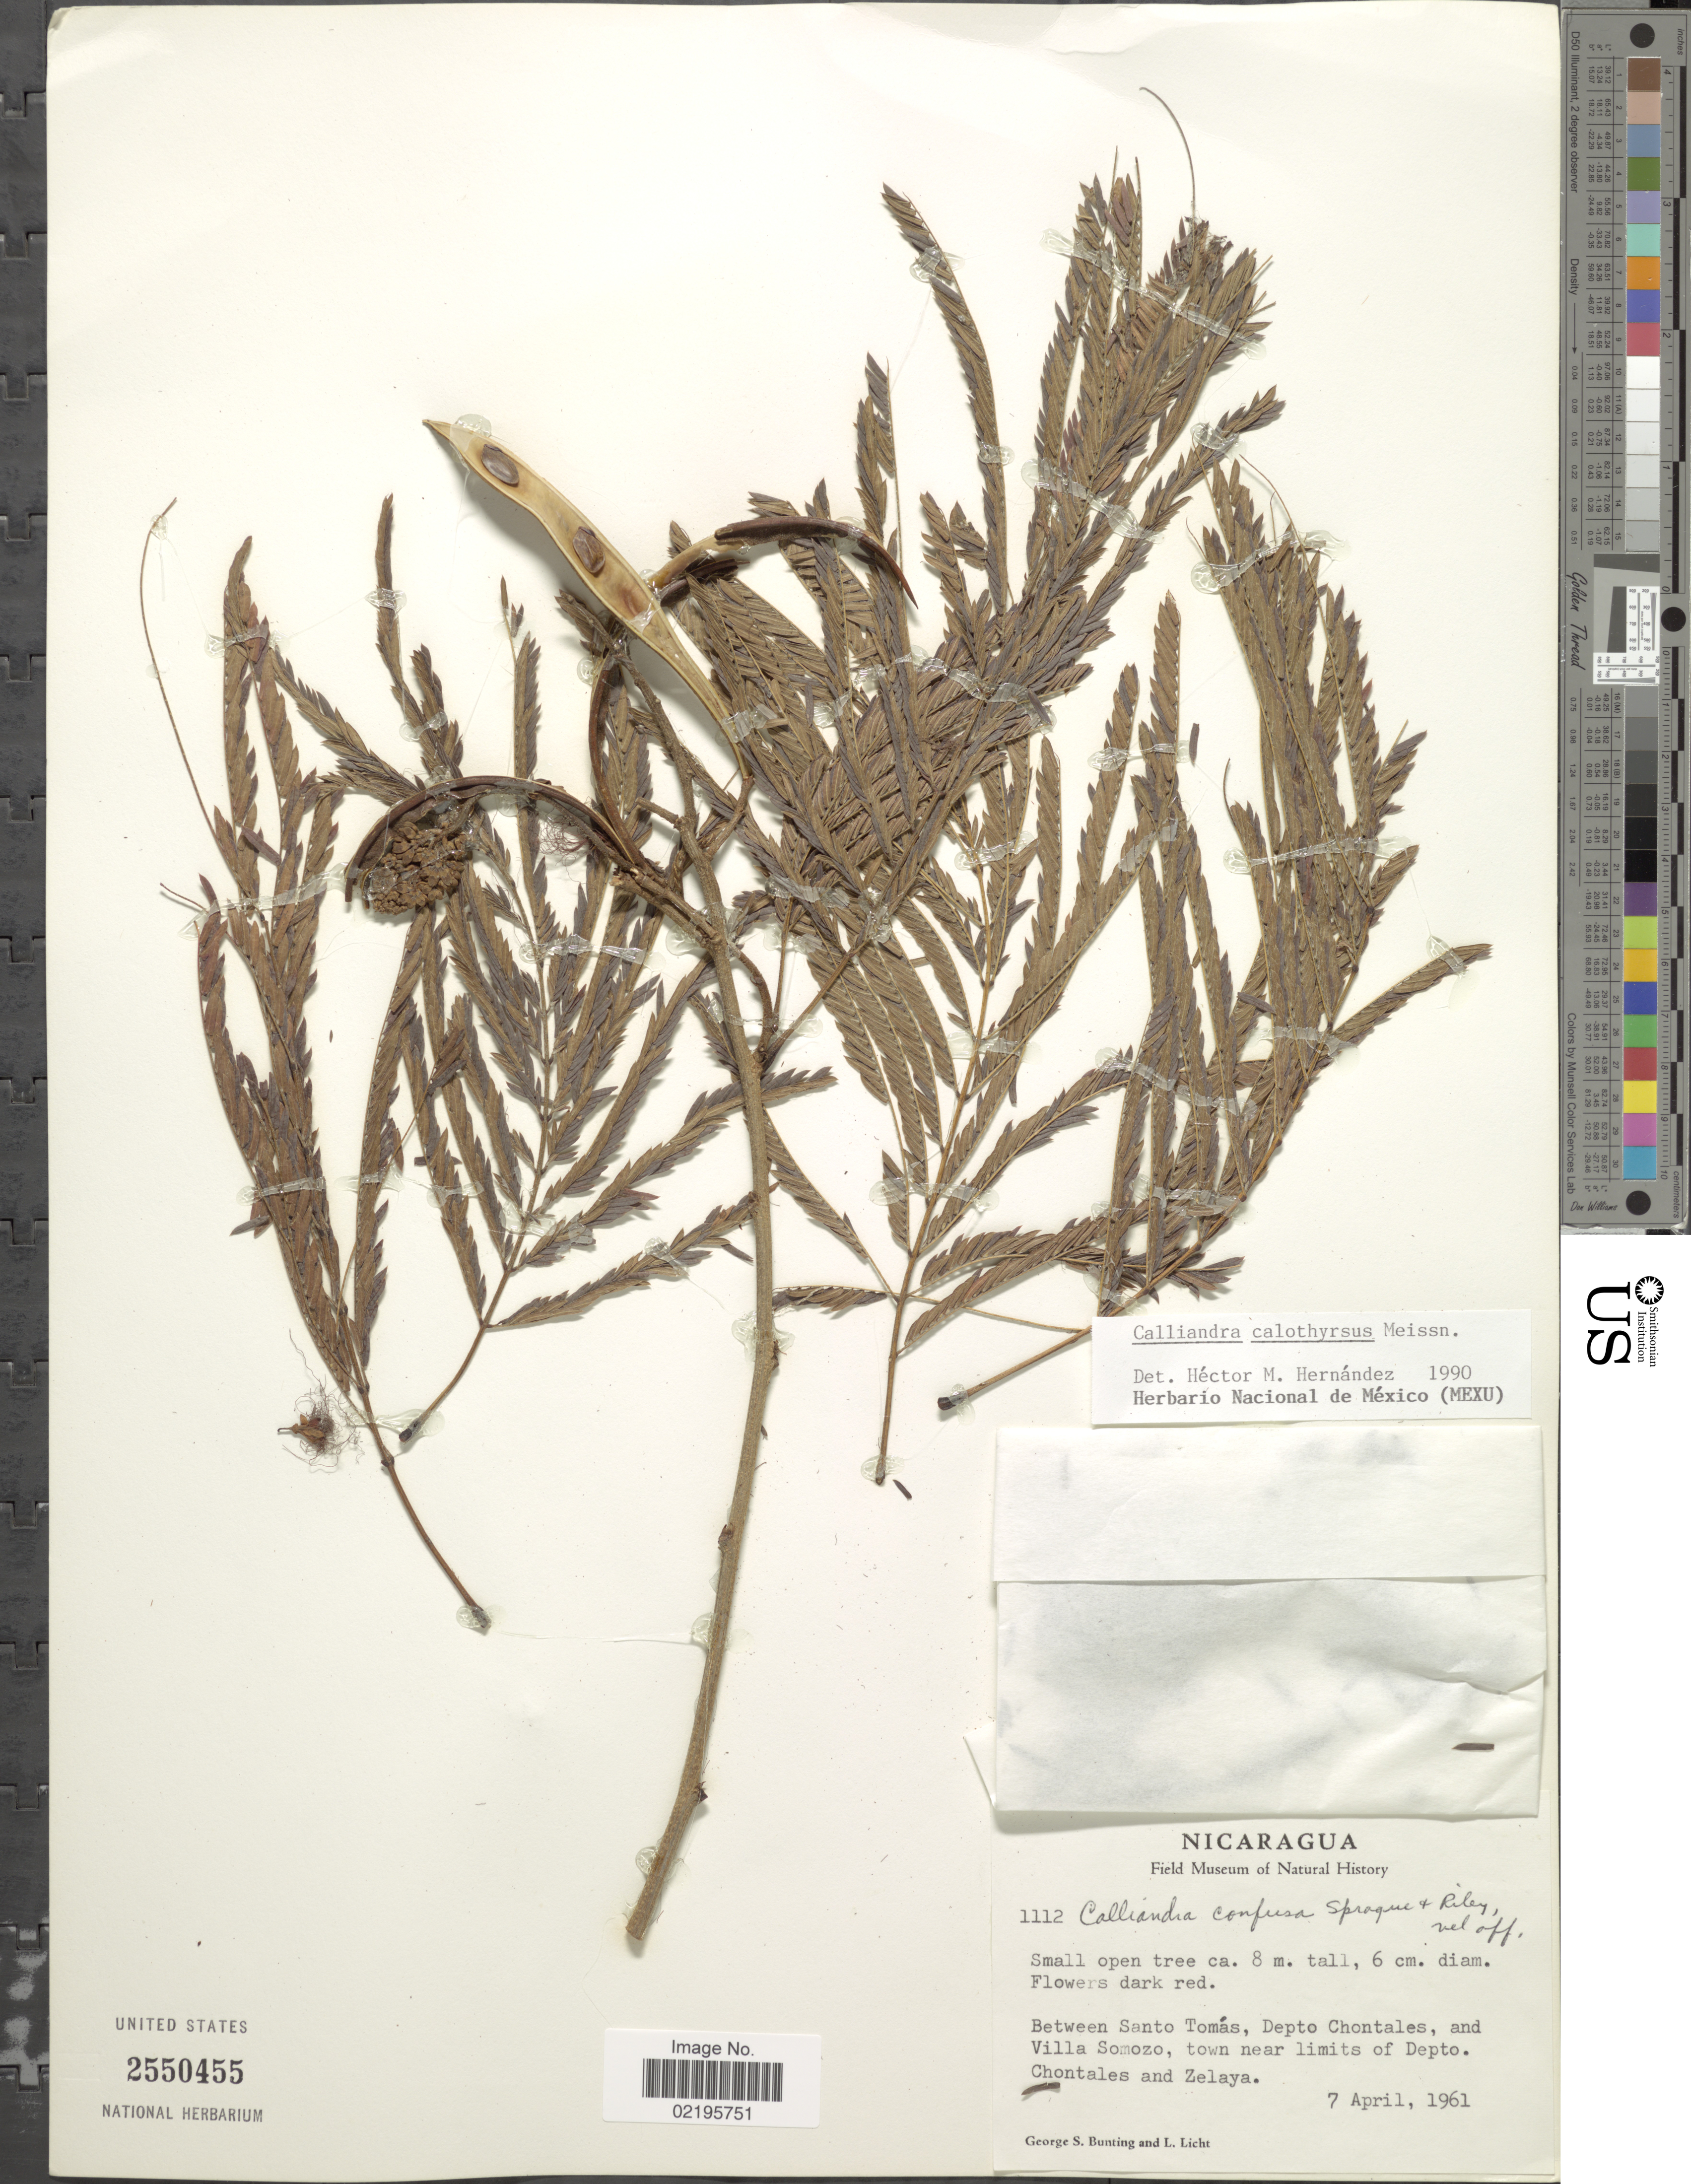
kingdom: Plantae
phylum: Tracheophyta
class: Magnoliopsida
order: Fabales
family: Fabaceae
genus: Calliandra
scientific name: Calliandra calothyrsus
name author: Meisn.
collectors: G. S. Bunting & L. Licht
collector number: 1112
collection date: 1961-04-07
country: Nicaragua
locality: Between Santo Tomas, Depto Chontales, and villa Somoza, town near limits of Depto. Chontales and Zelaya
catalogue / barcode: US 2550455